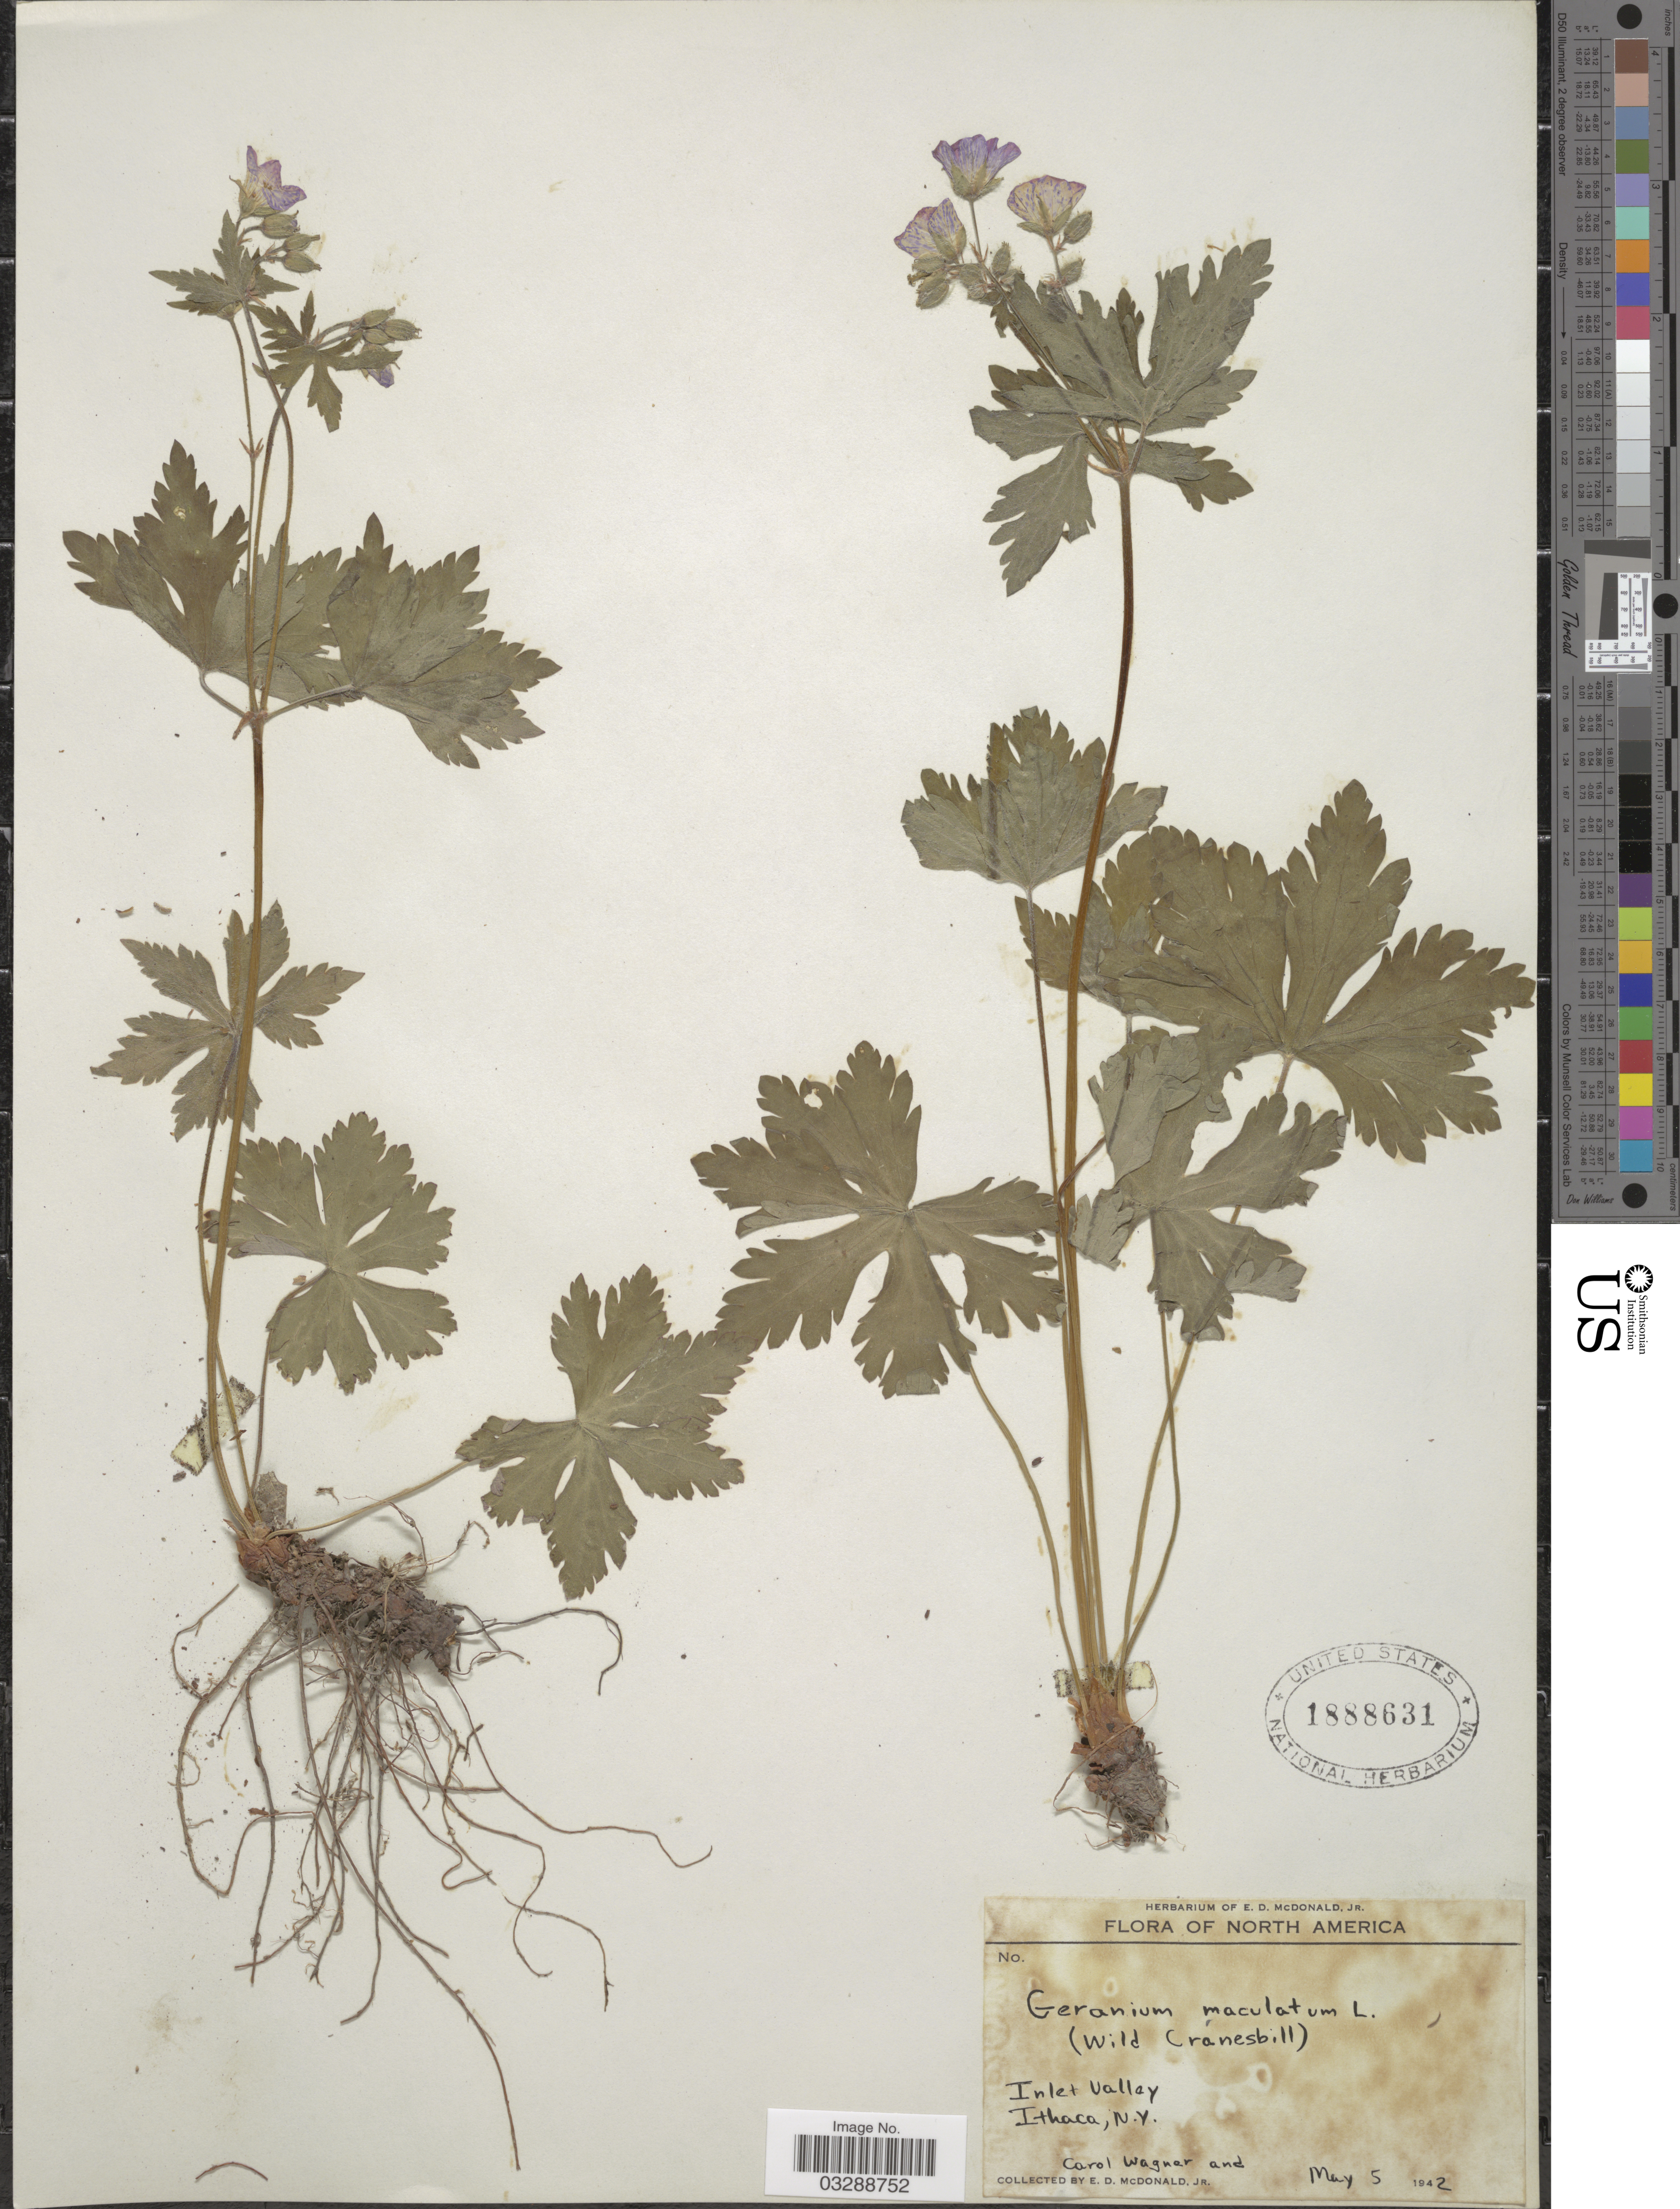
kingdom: Plantae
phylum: Tracheophyta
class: Magnoliopsida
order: Geraniales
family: Geraniaceae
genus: Geranium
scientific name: Geranium maculatum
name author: L.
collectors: C. Wagner & E. D. McDonald Jr.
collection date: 1942-05-05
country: United States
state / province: New York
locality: Inlet Valley, Ithaca.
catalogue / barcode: US 1888631